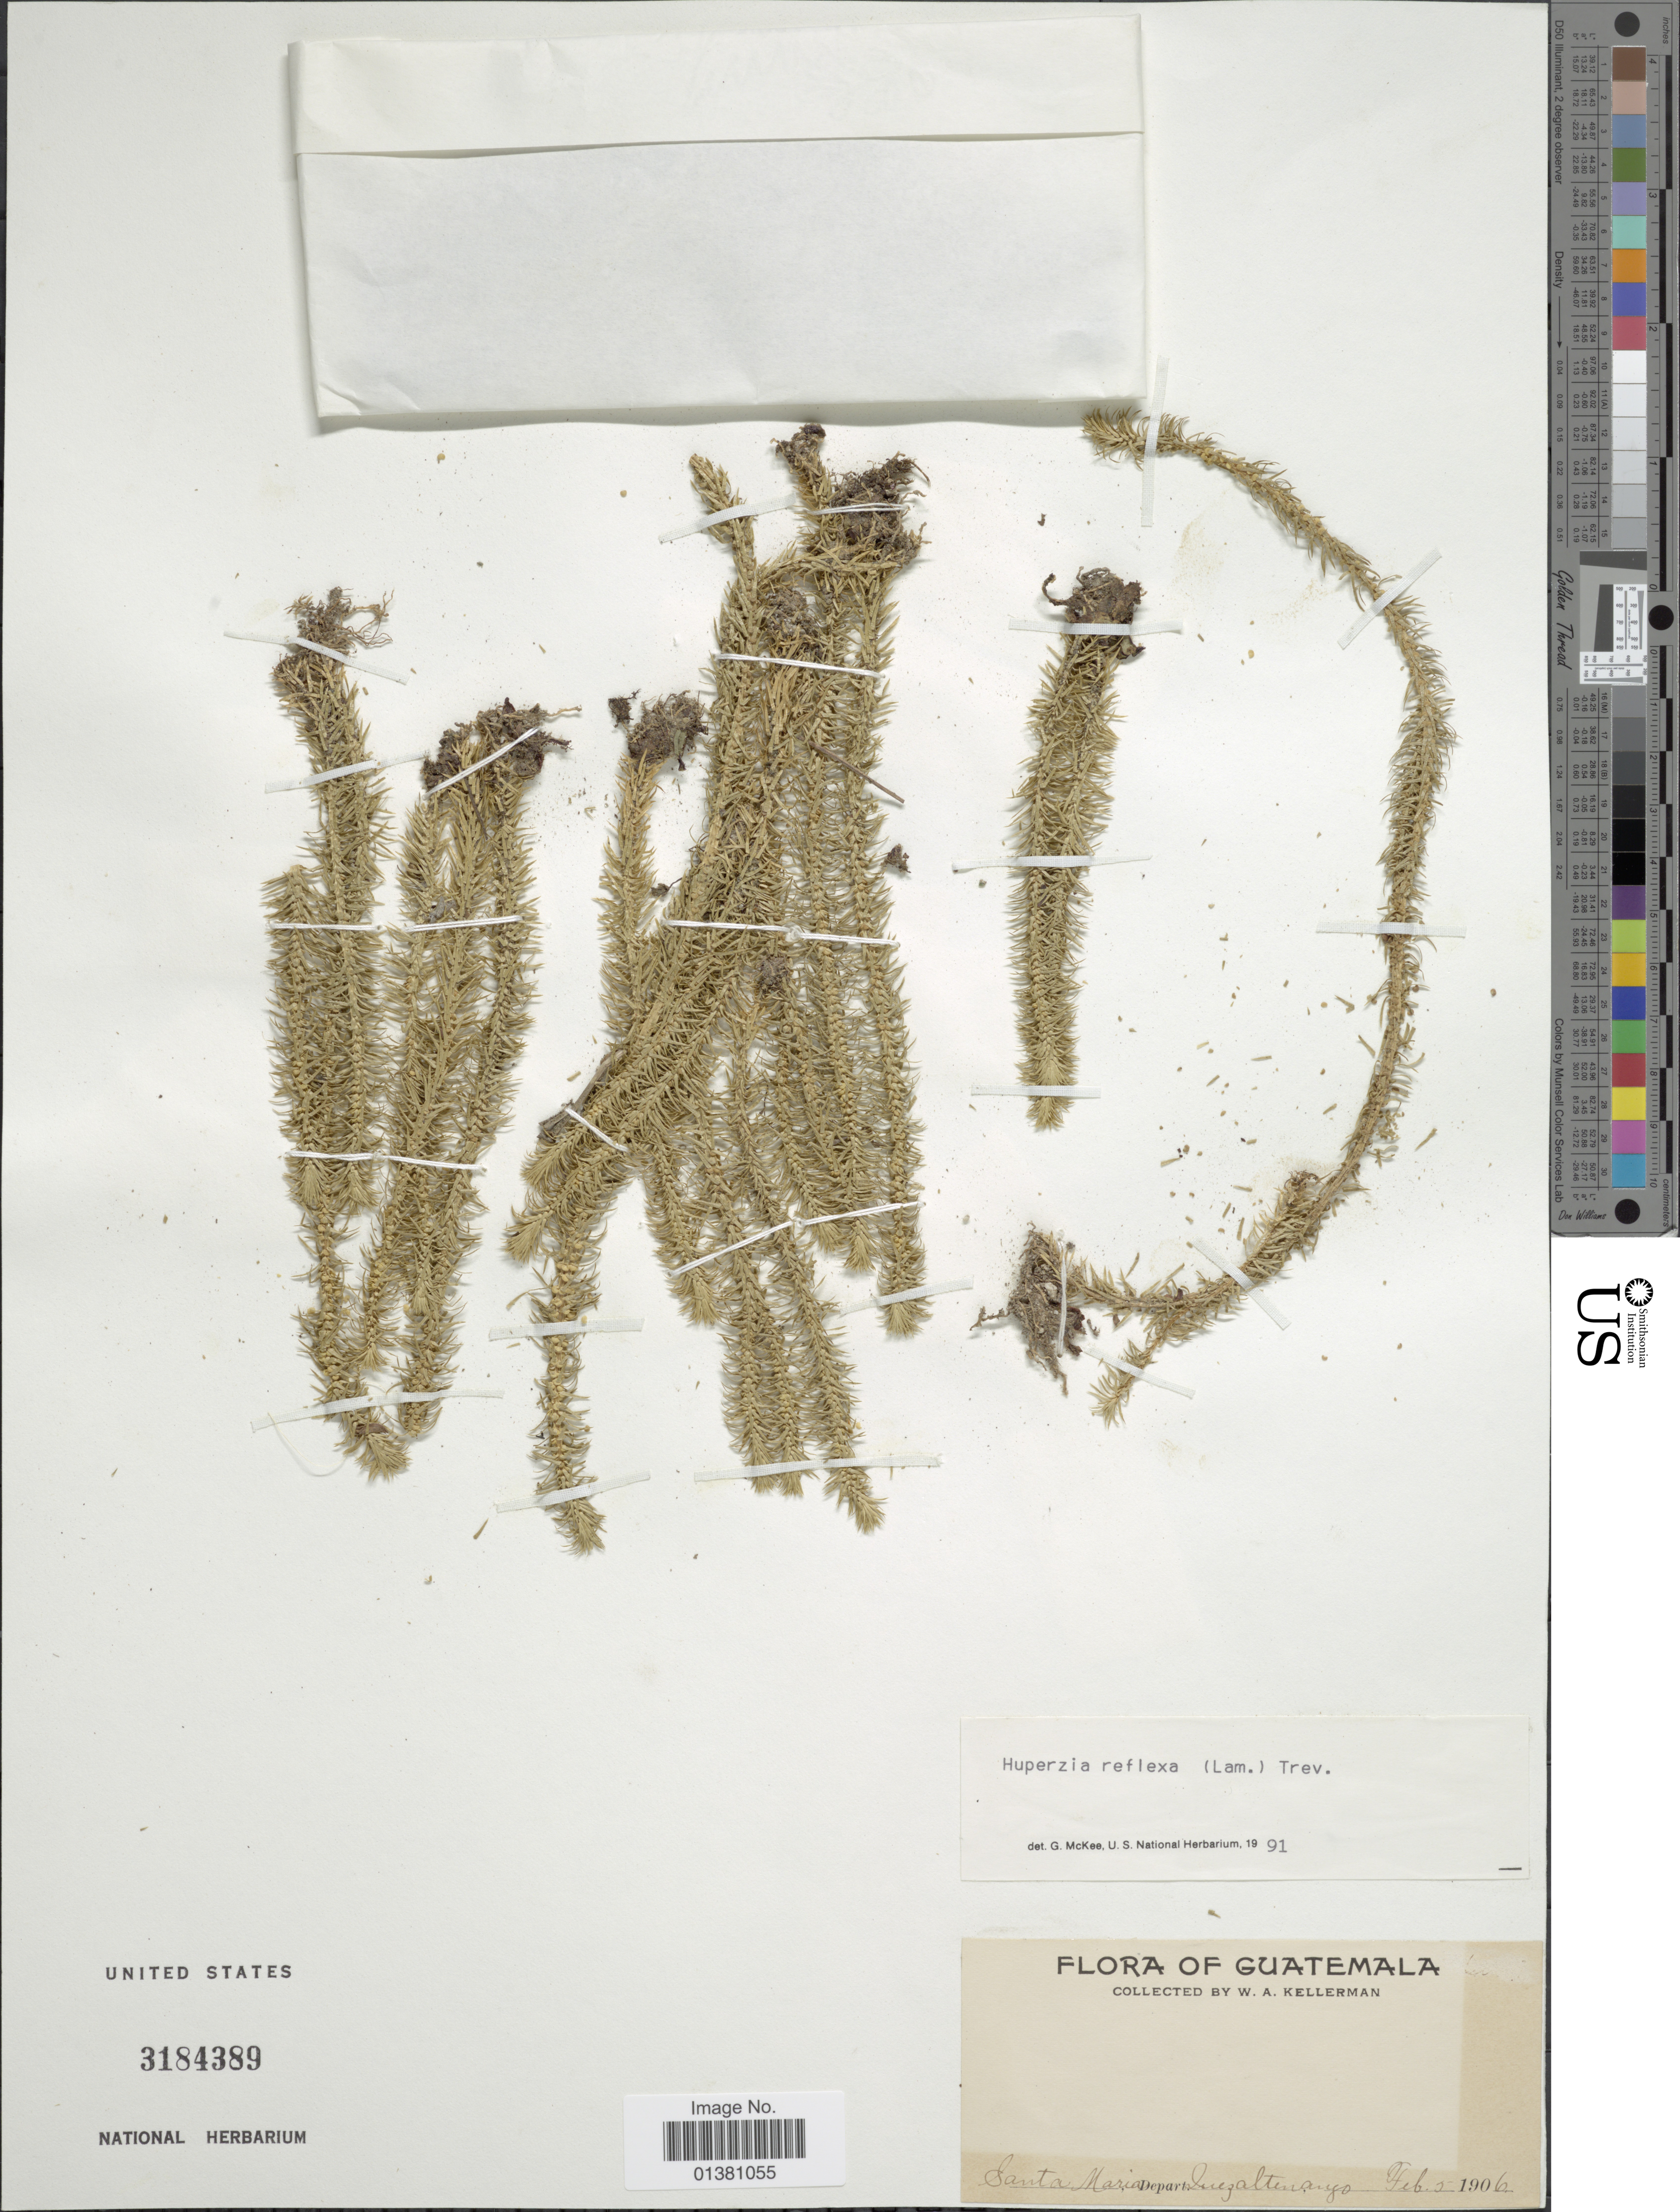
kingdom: Plantae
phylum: Tracheophyta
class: Lycopodiopsida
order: Lycopodiales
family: Lycopodiaceae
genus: Phlegmariurus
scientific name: Phlegmariurus reflexus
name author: (Lam.) B. Øllg.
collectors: W. Kellerman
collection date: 1906-02-05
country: Guatemala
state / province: Quetzaltenango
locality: Santa Maria, Depart: Quetzaltenango.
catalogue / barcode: US 3184389